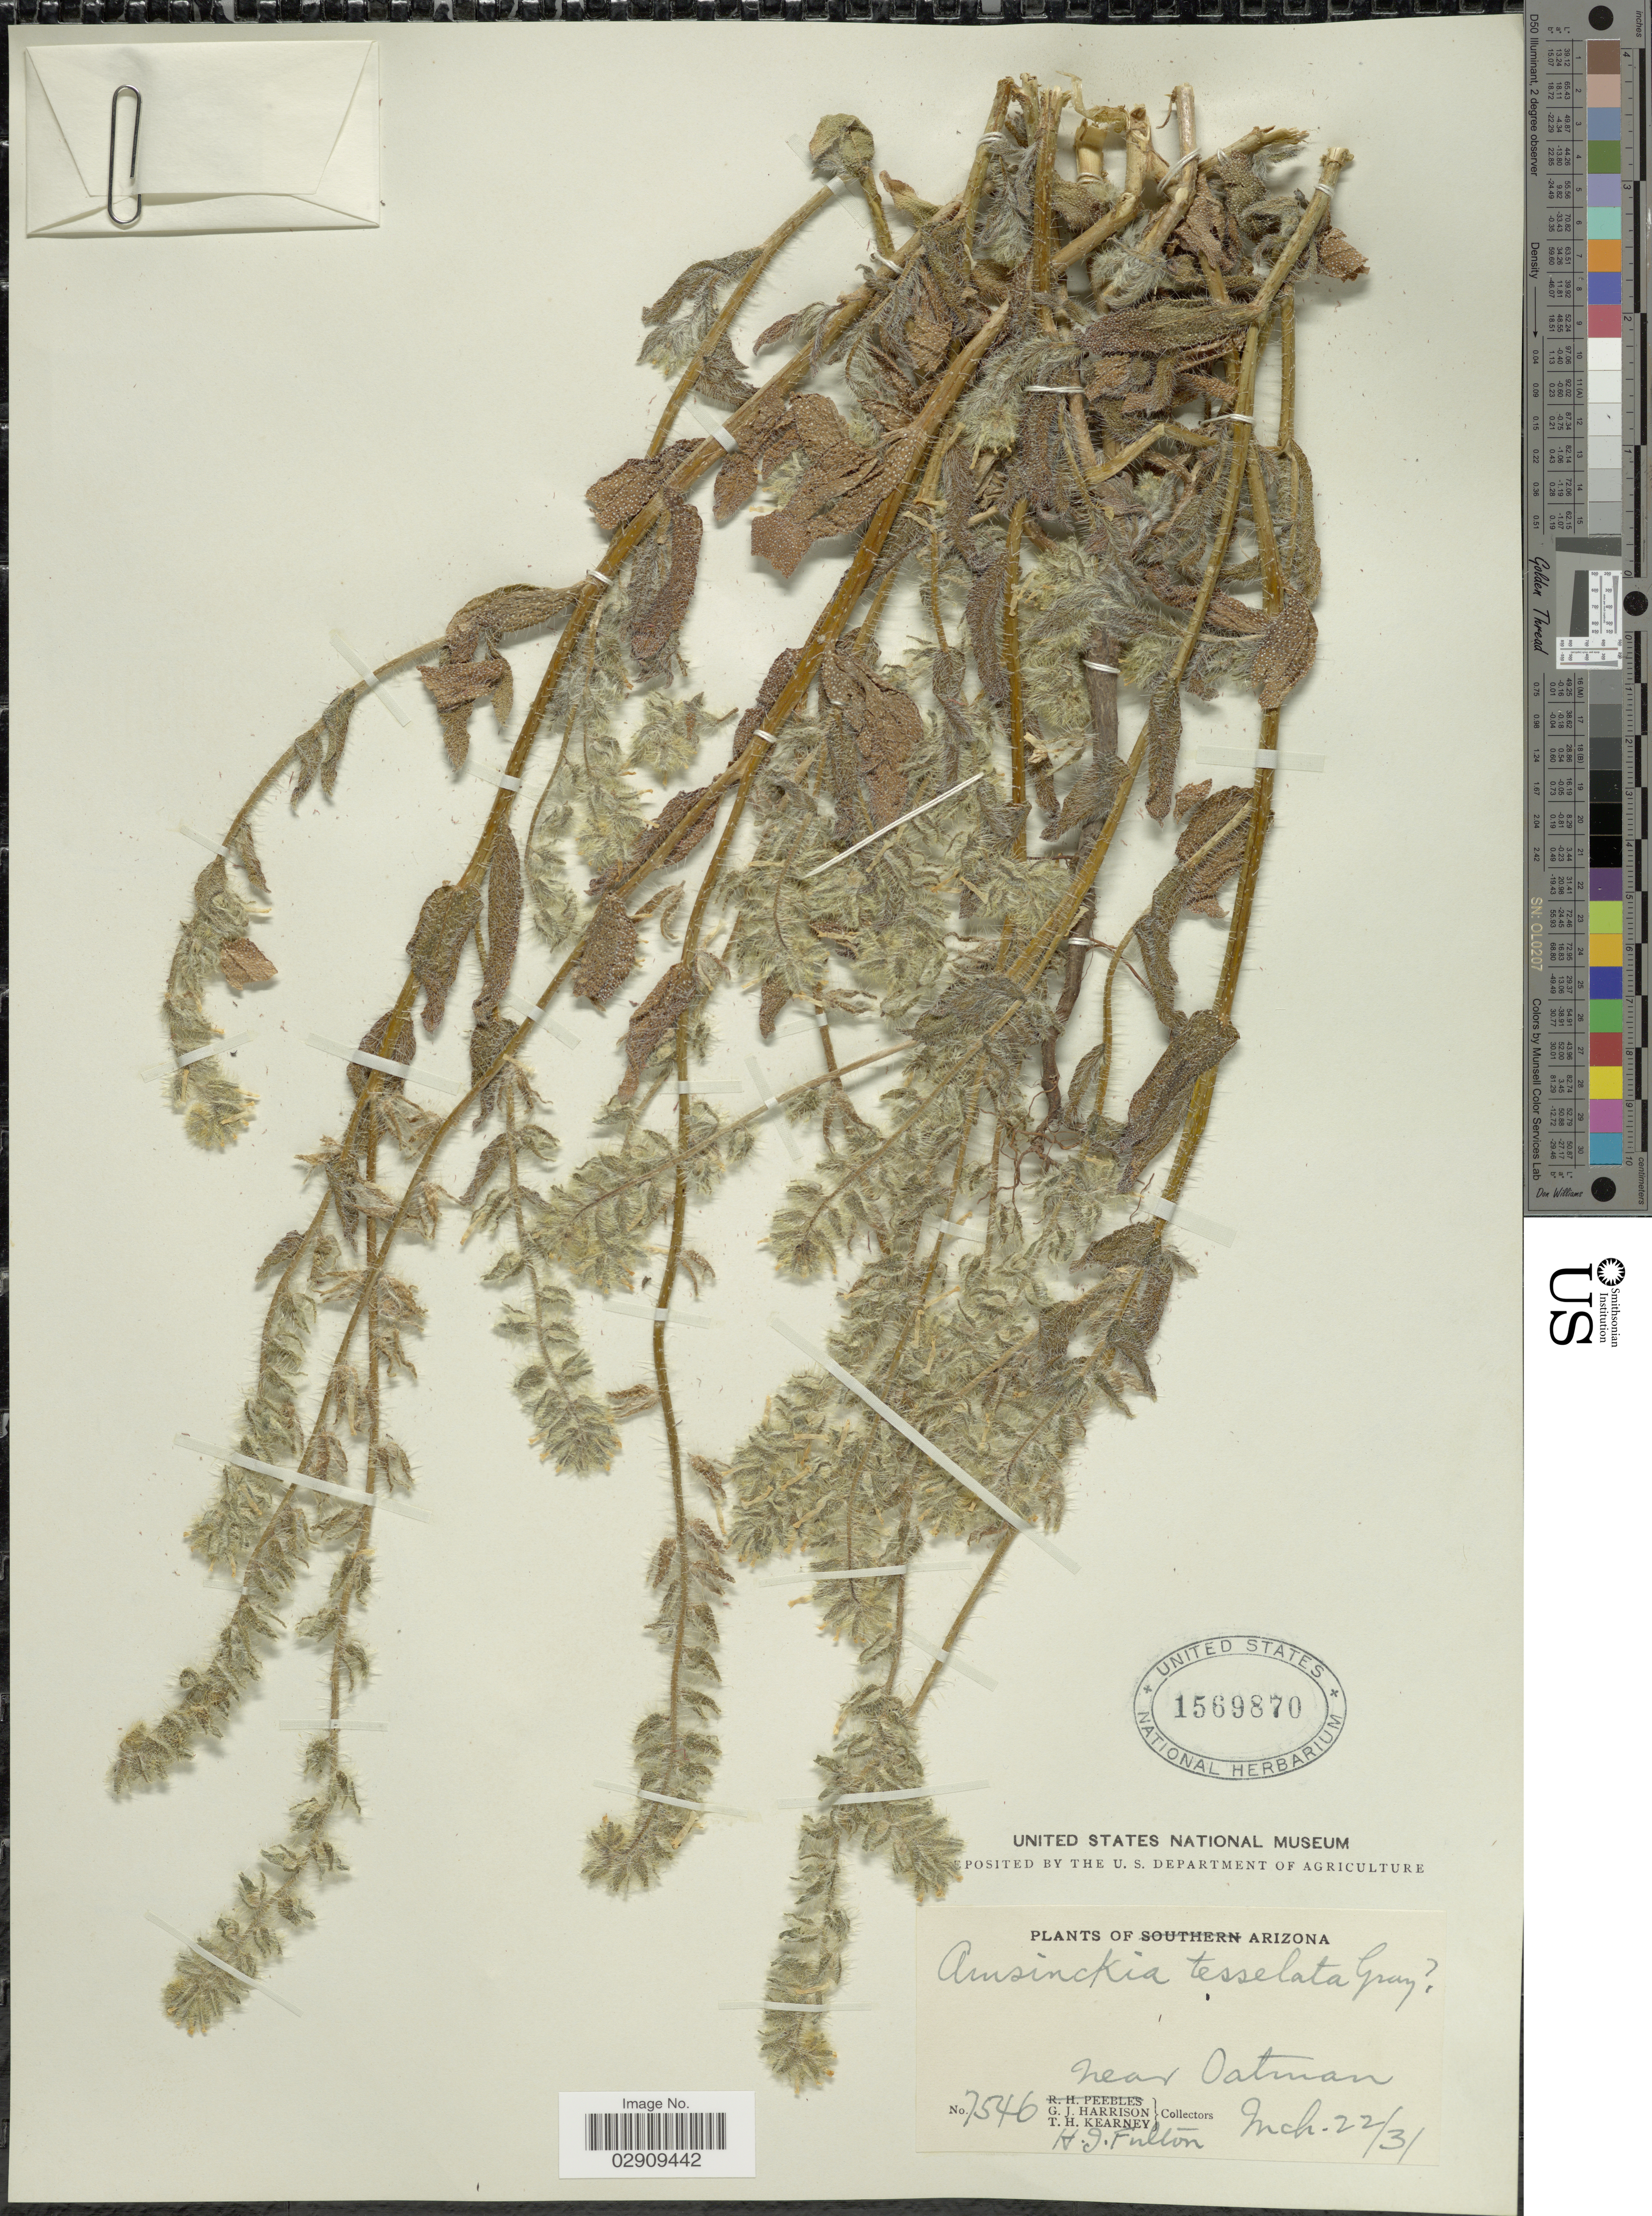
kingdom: Plantae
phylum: Tracheophyta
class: Magnoliopsida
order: Boraginales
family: Boraginaceae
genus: Amsinckia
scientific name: Amsinckia tessellata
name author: A. Gray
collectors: G. J. Harrison, T. H. Kearney & H. Fulton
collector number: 7546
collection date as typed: Transcribed d/m/y: 22/3/31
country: United States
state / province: Arizona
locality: Near Oatman.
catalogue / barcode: US 1569870